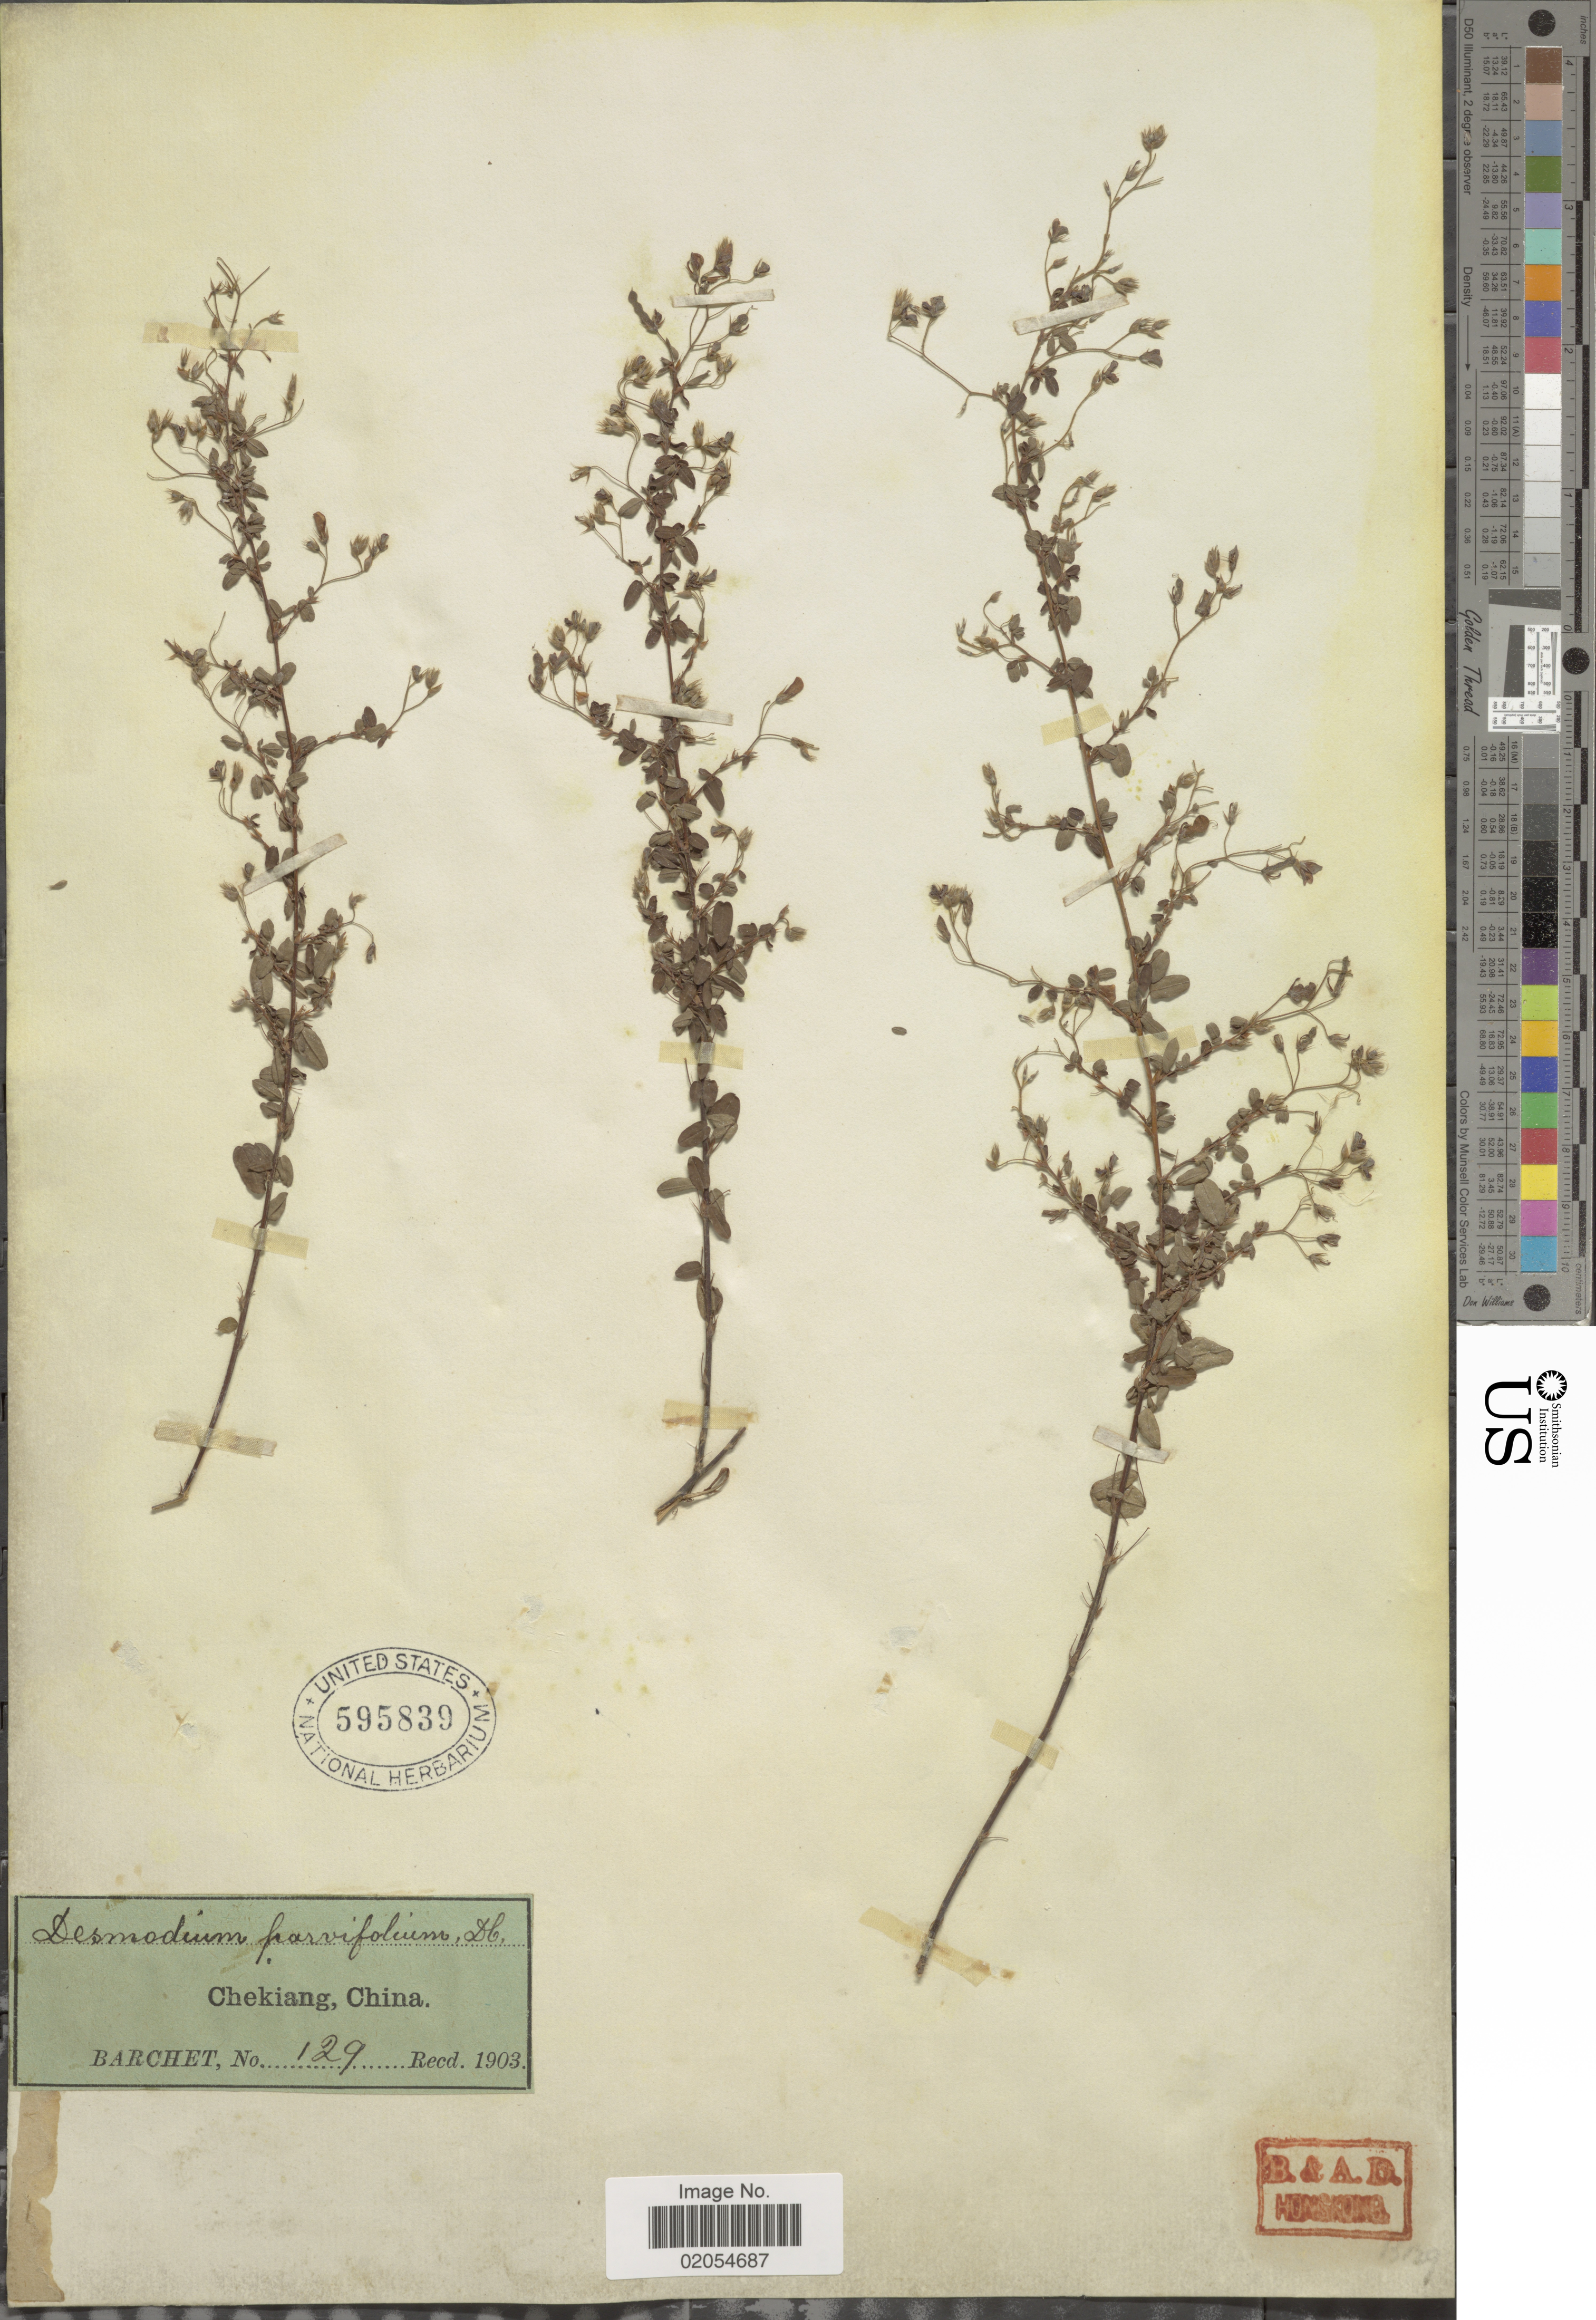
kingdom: Plantae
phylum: Tracheophyta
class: Magnoliopsida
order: Fabales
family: Fabaceae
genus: Leptodesmia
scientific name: Leptodesmia microphylla var. microphylla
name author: (Thunb.) H. Ohashi & K. Ohashi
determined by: Strong, Mark T., (BOT), Smithsonian Institution - National Museum of Natural History (UNITED STATES)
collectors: Barchet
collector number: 129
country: China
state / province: Zhejiang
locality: Chekiang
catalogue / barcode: US 595839